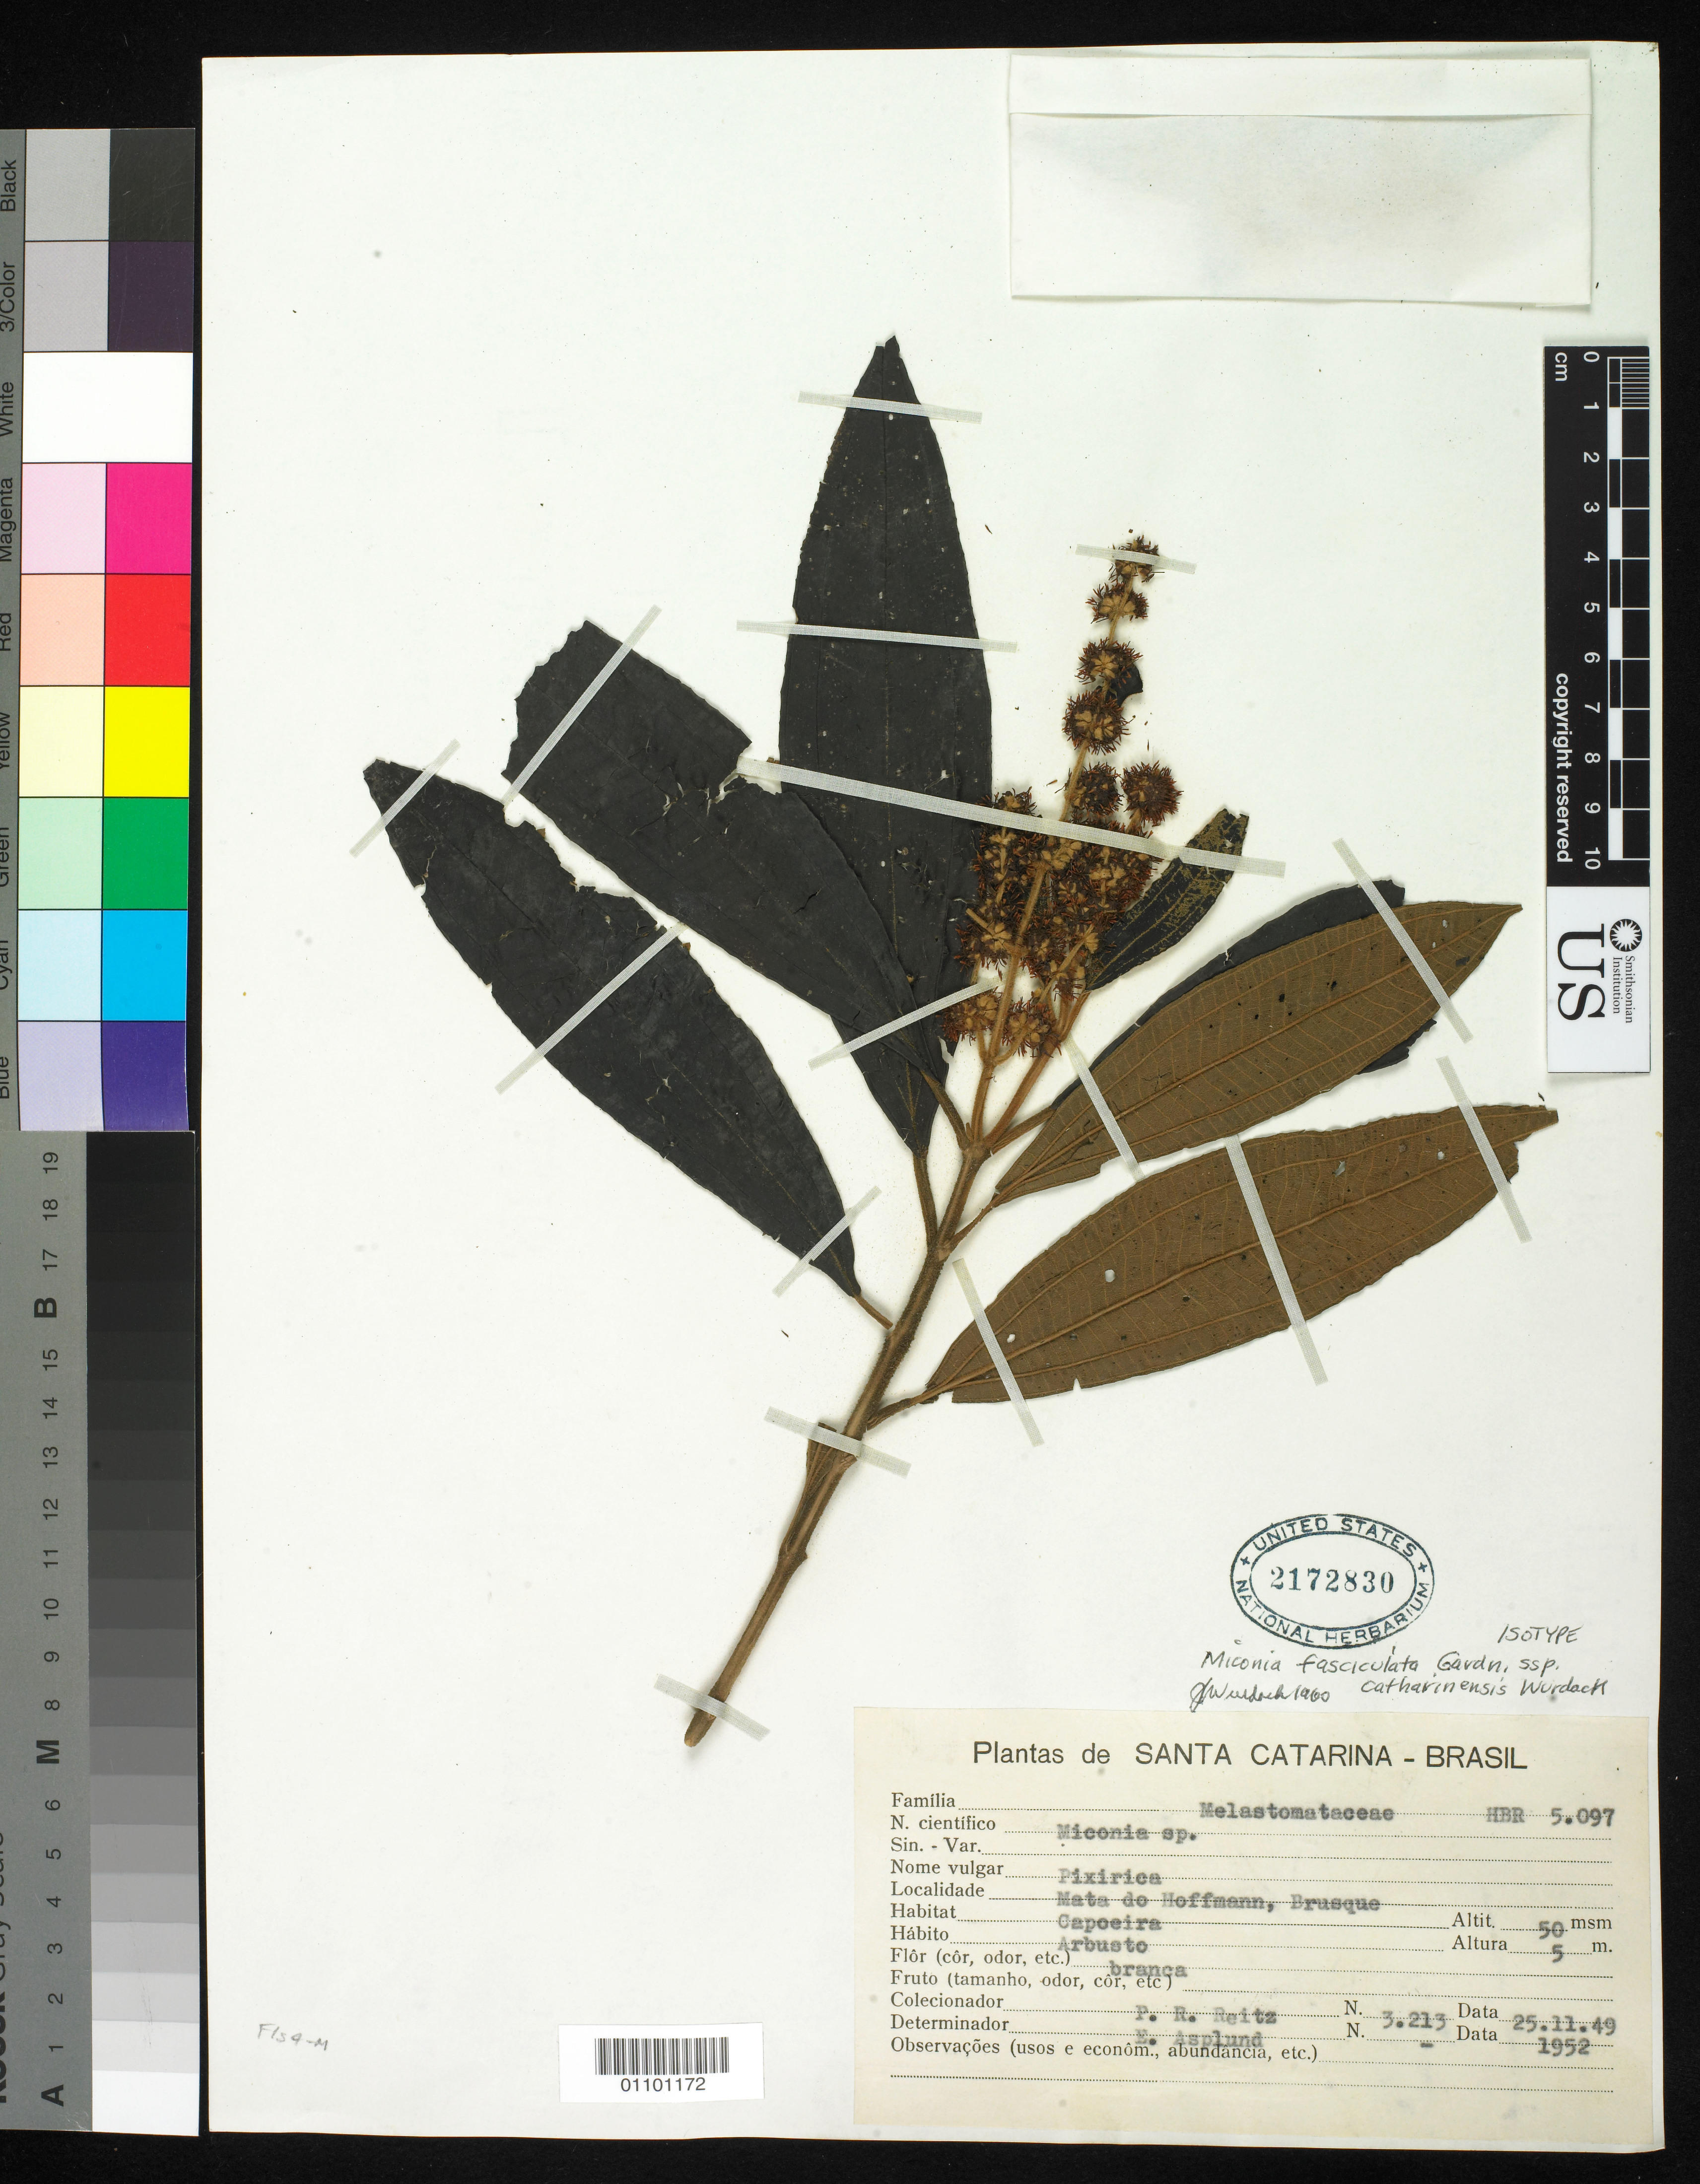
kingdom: Plantae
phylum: Tracheophyta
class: Magnoliopsida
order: Myrtales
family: Melastomataceae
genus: Miconia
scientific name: Miconia fasciculata subsp. catharinensis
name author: Wurdack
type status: Isotype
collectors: R. Reitz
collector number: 3213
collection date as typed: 25 Nov 1949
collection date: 1949-11-25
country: Brazil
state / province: Santa Catarina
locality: Brusque.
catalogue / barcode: US 2172830